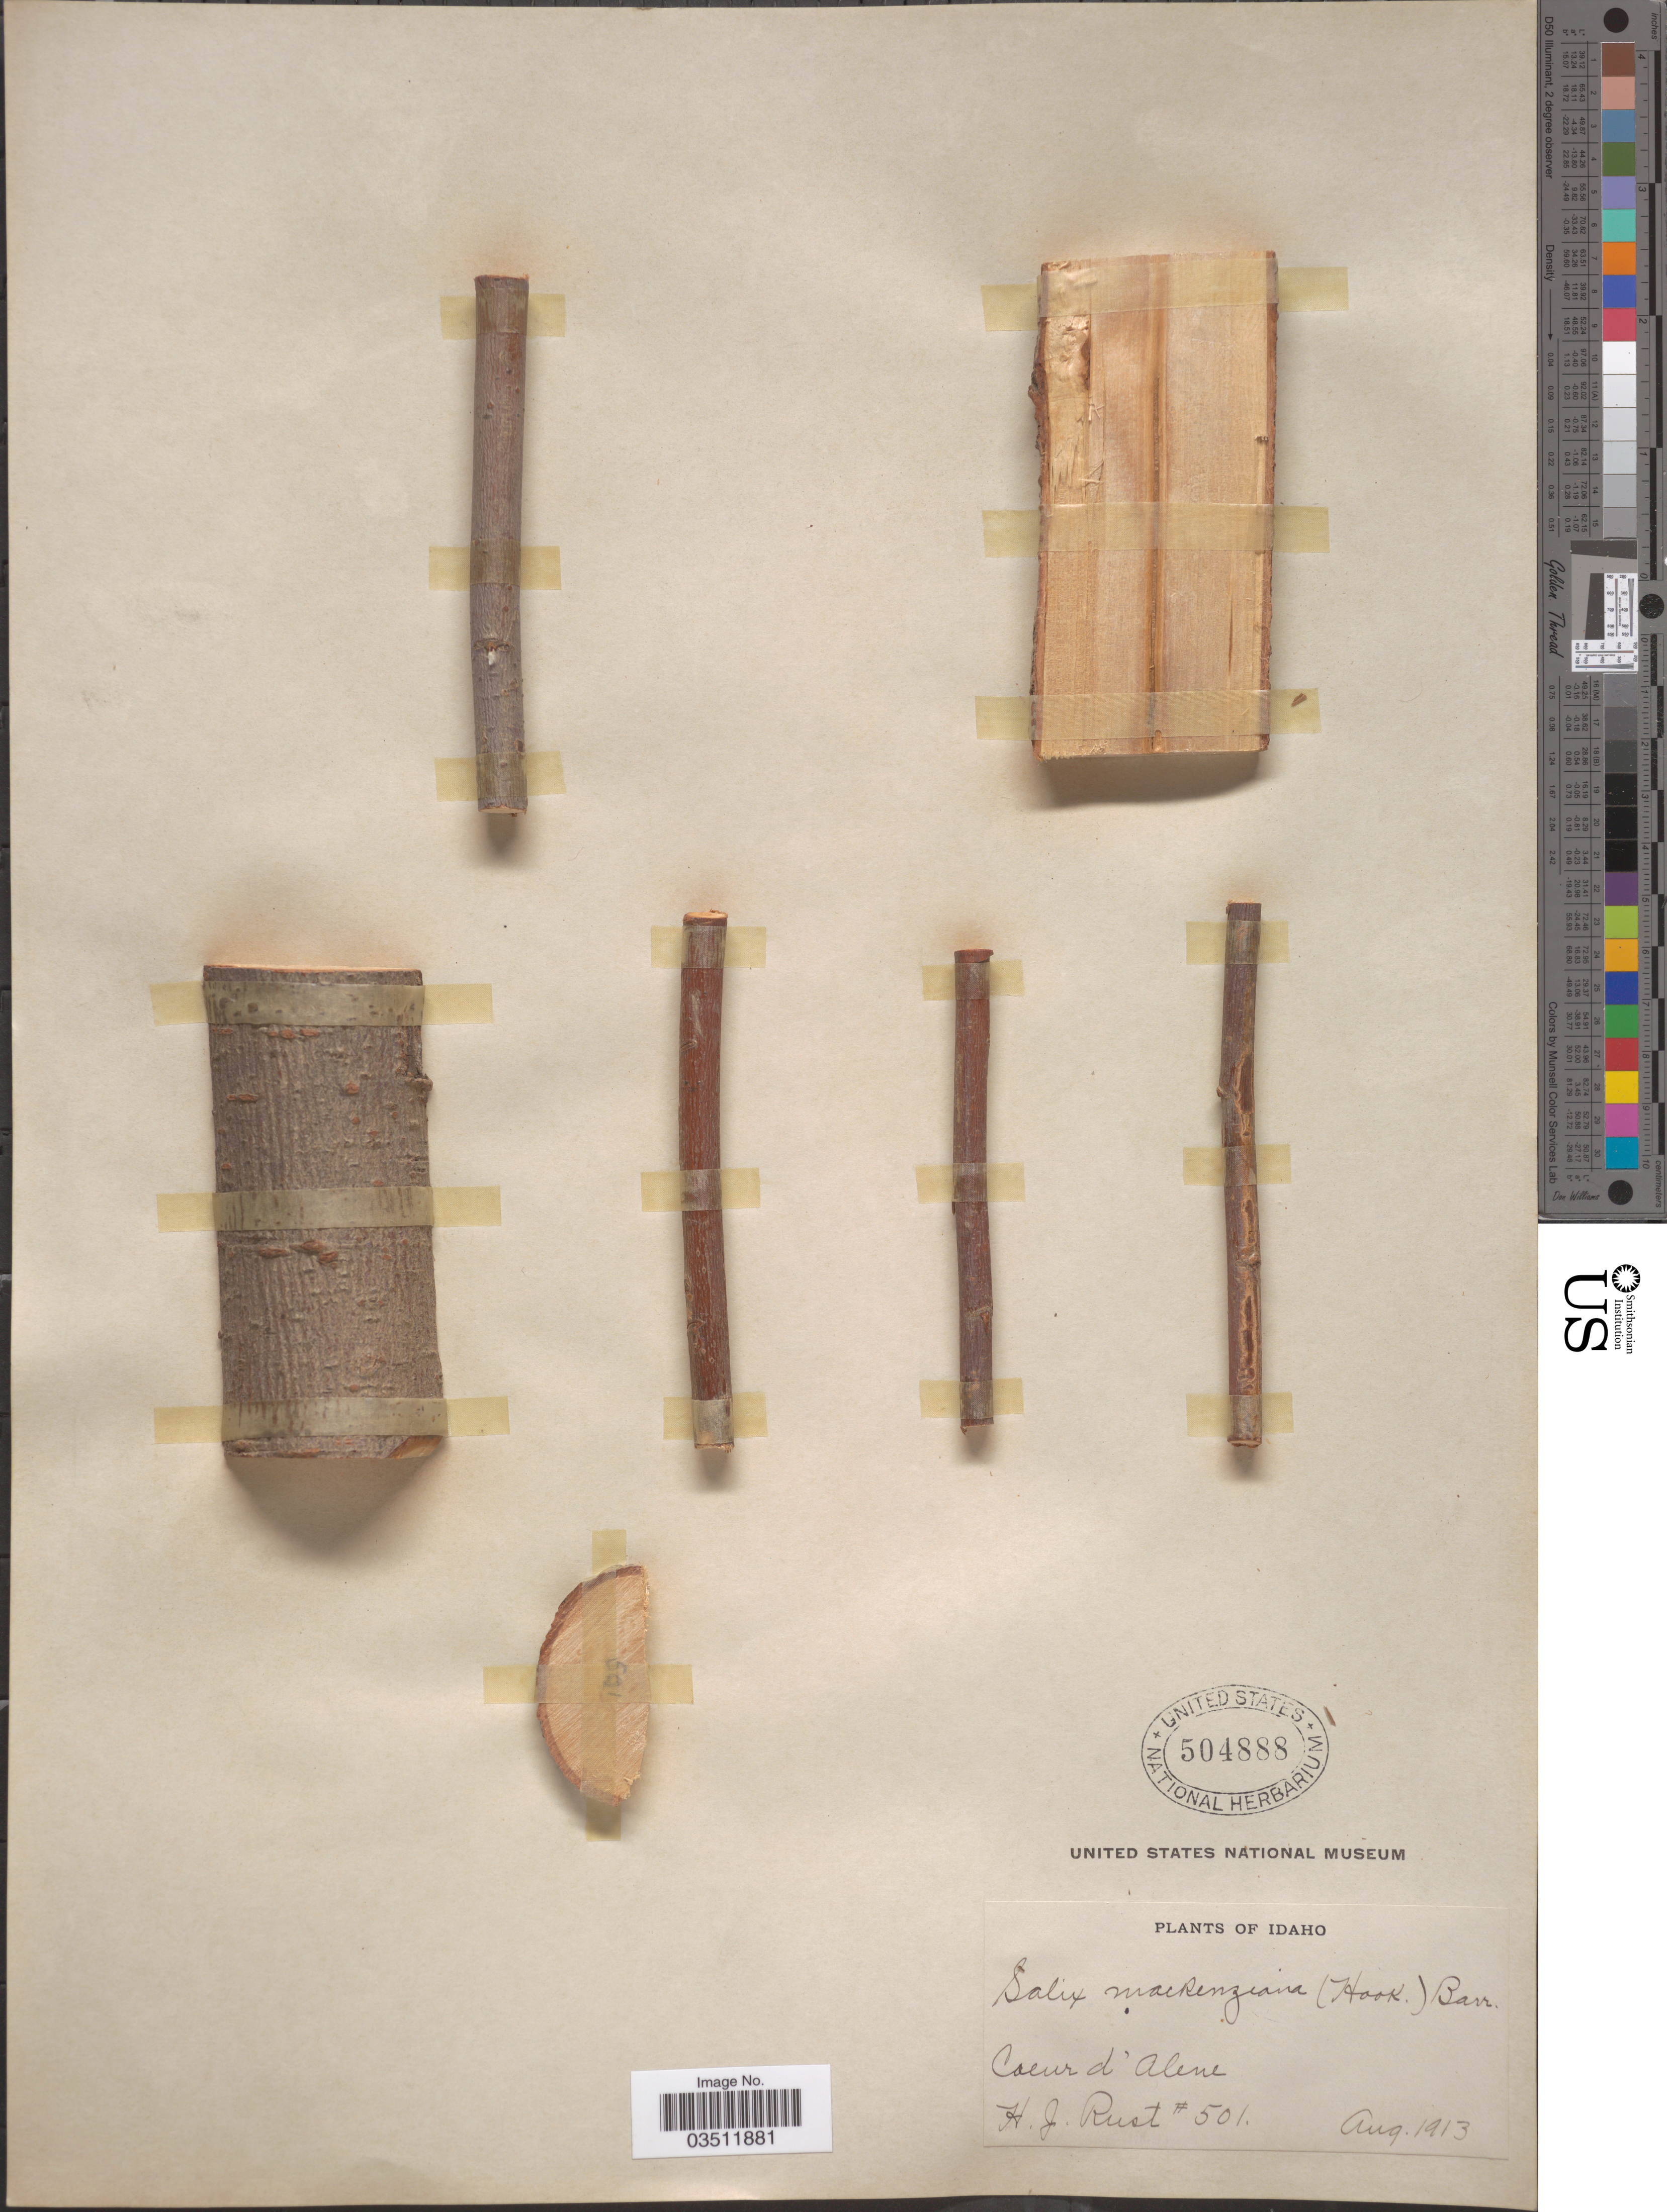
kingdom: Plantae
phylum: Tracheophyta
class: Magnoliopsida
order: Malpighiales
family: Salicaceae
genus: Salix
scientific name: Salix mackenziana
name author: (Hook.) Barratt ex Hook.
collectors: H. J. Rust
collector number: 501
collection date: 1913-08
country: United States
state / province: Idaho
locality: Coeur d'Alene.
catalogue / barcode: US 504888